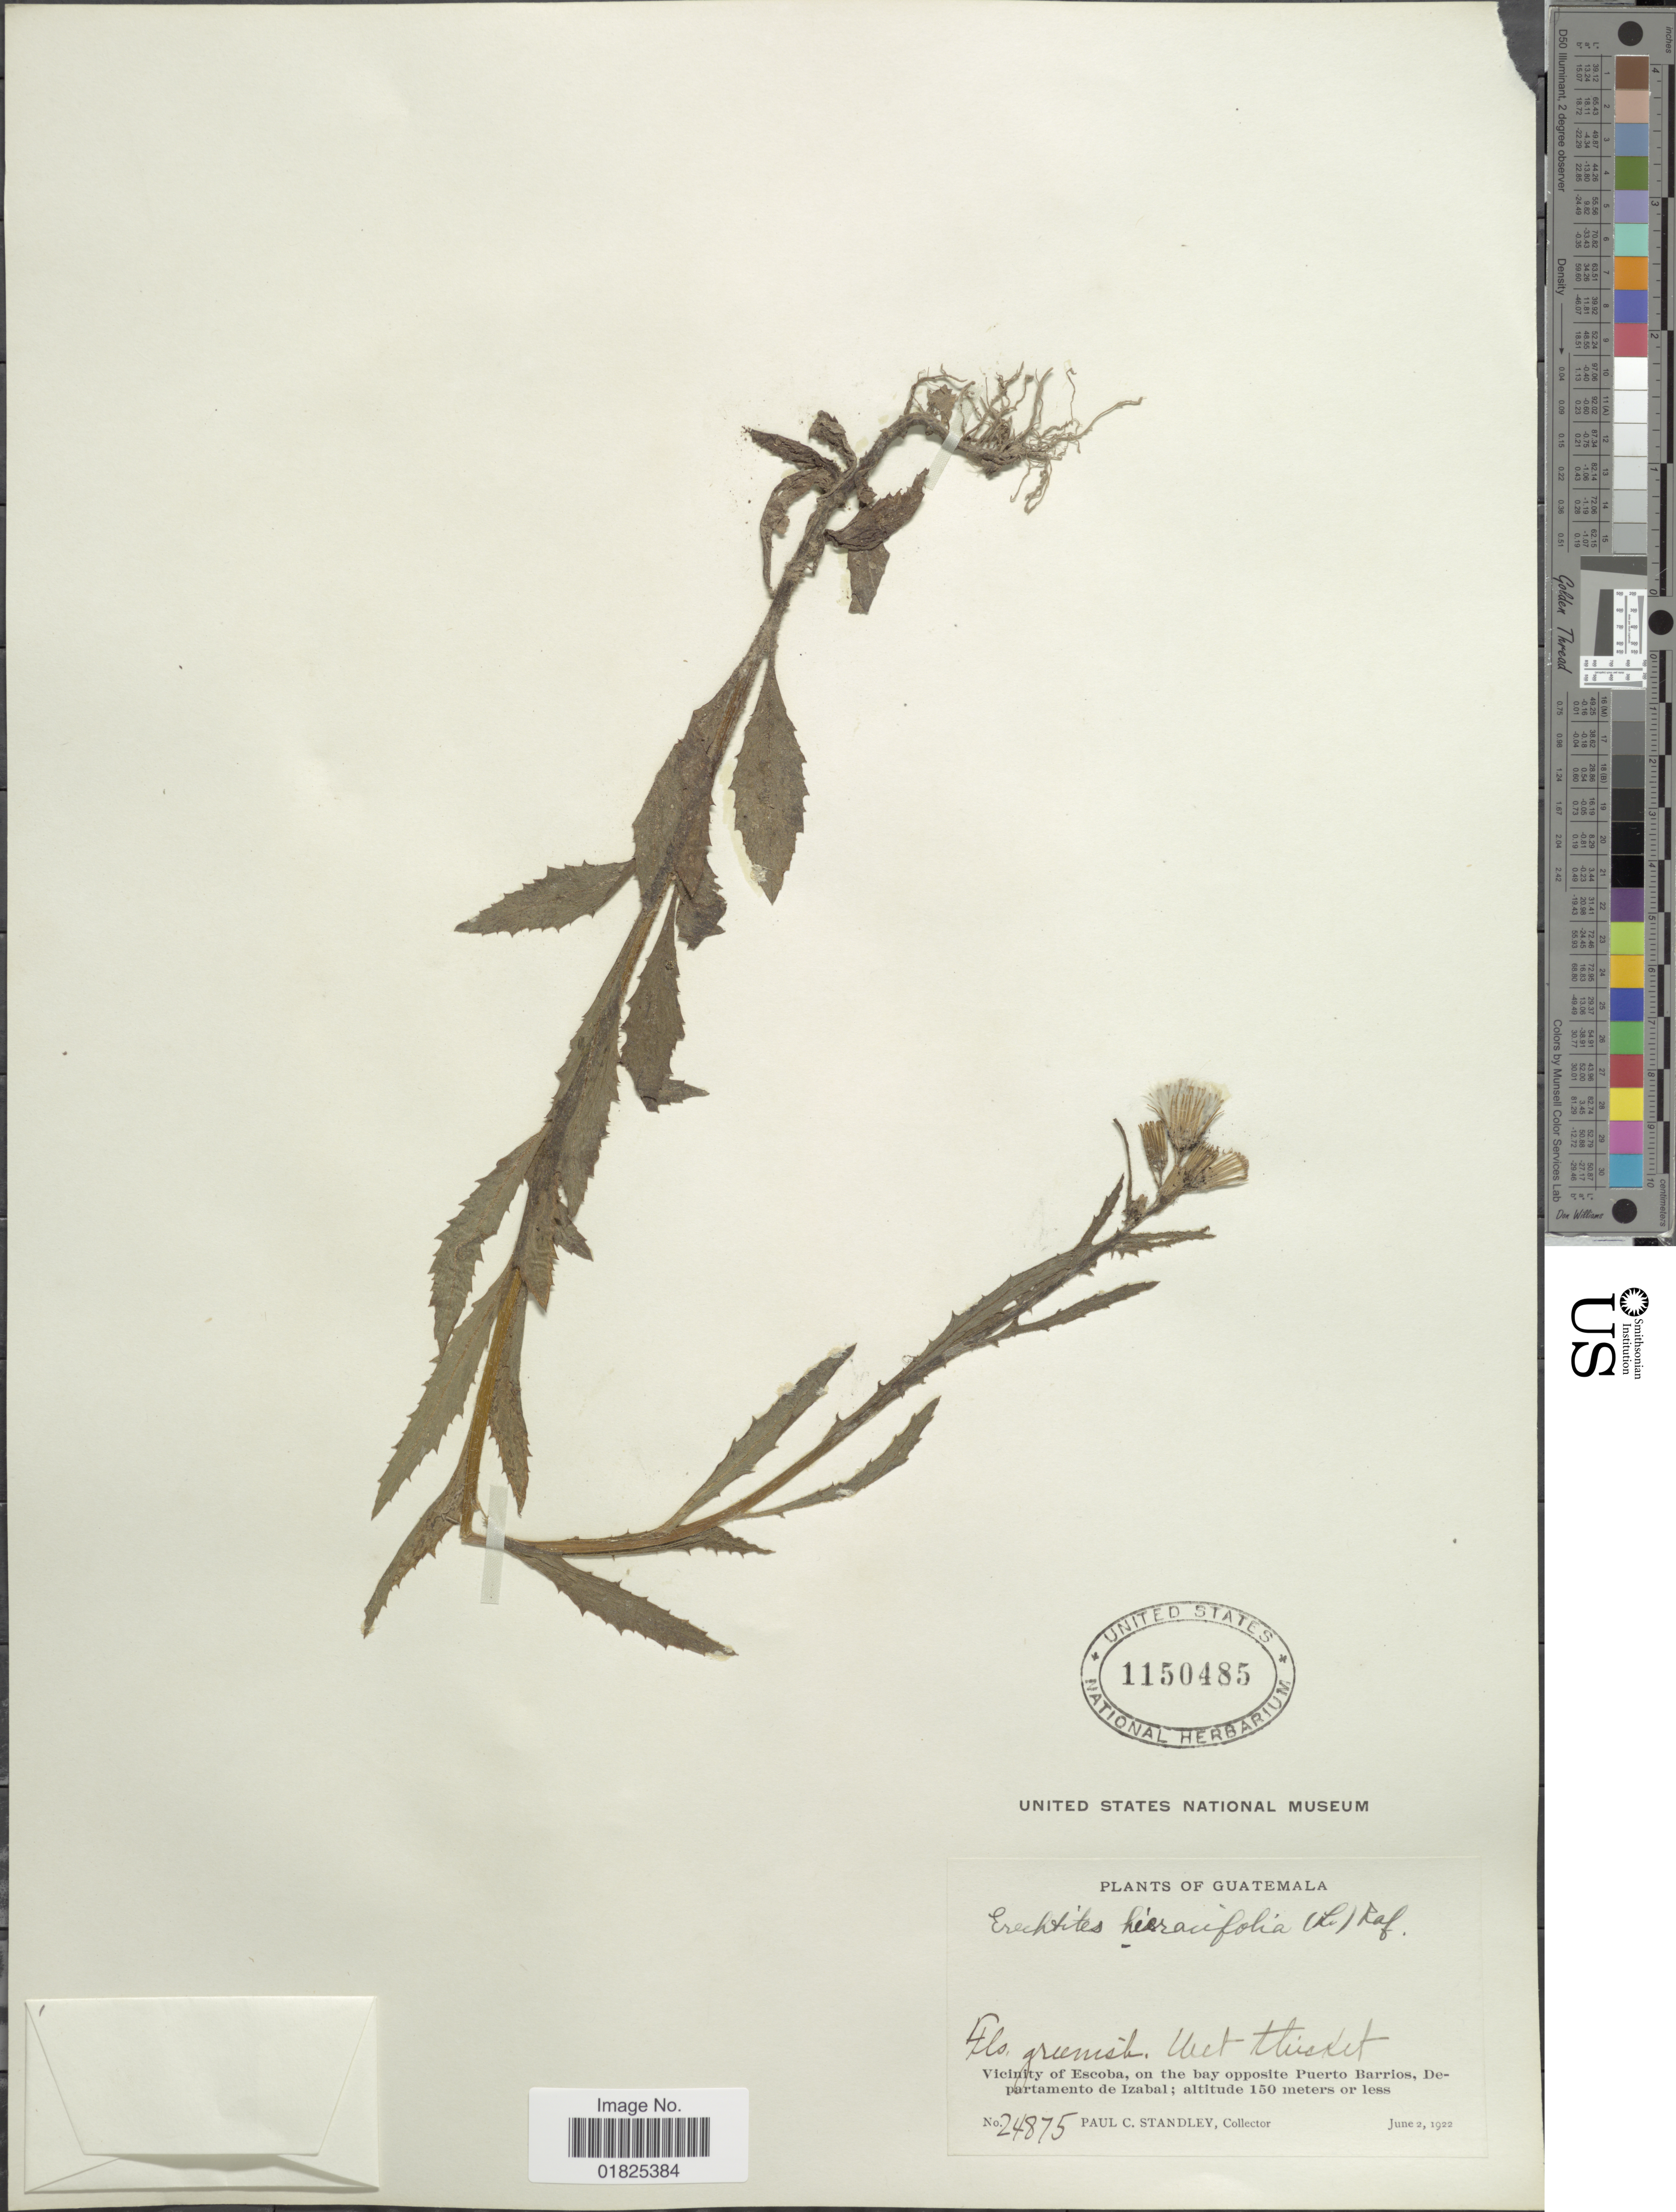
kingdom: Plantae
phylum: Tracheophyta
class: Magnoliopsida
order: Asterales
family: Asteraceae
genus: Erechtites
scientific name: Erechtites hieraciifolius var. cacaliodes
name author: (Fisch. ex Spreng.) Less. ex Griseb.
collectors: P. C. Standley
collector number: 24875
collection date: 1922-06-02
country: Guatemala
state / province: Izabal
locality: Vicinity of Escoba, on the Bay opposite Puerto Barrios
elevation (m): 150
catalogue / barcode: US 1150485